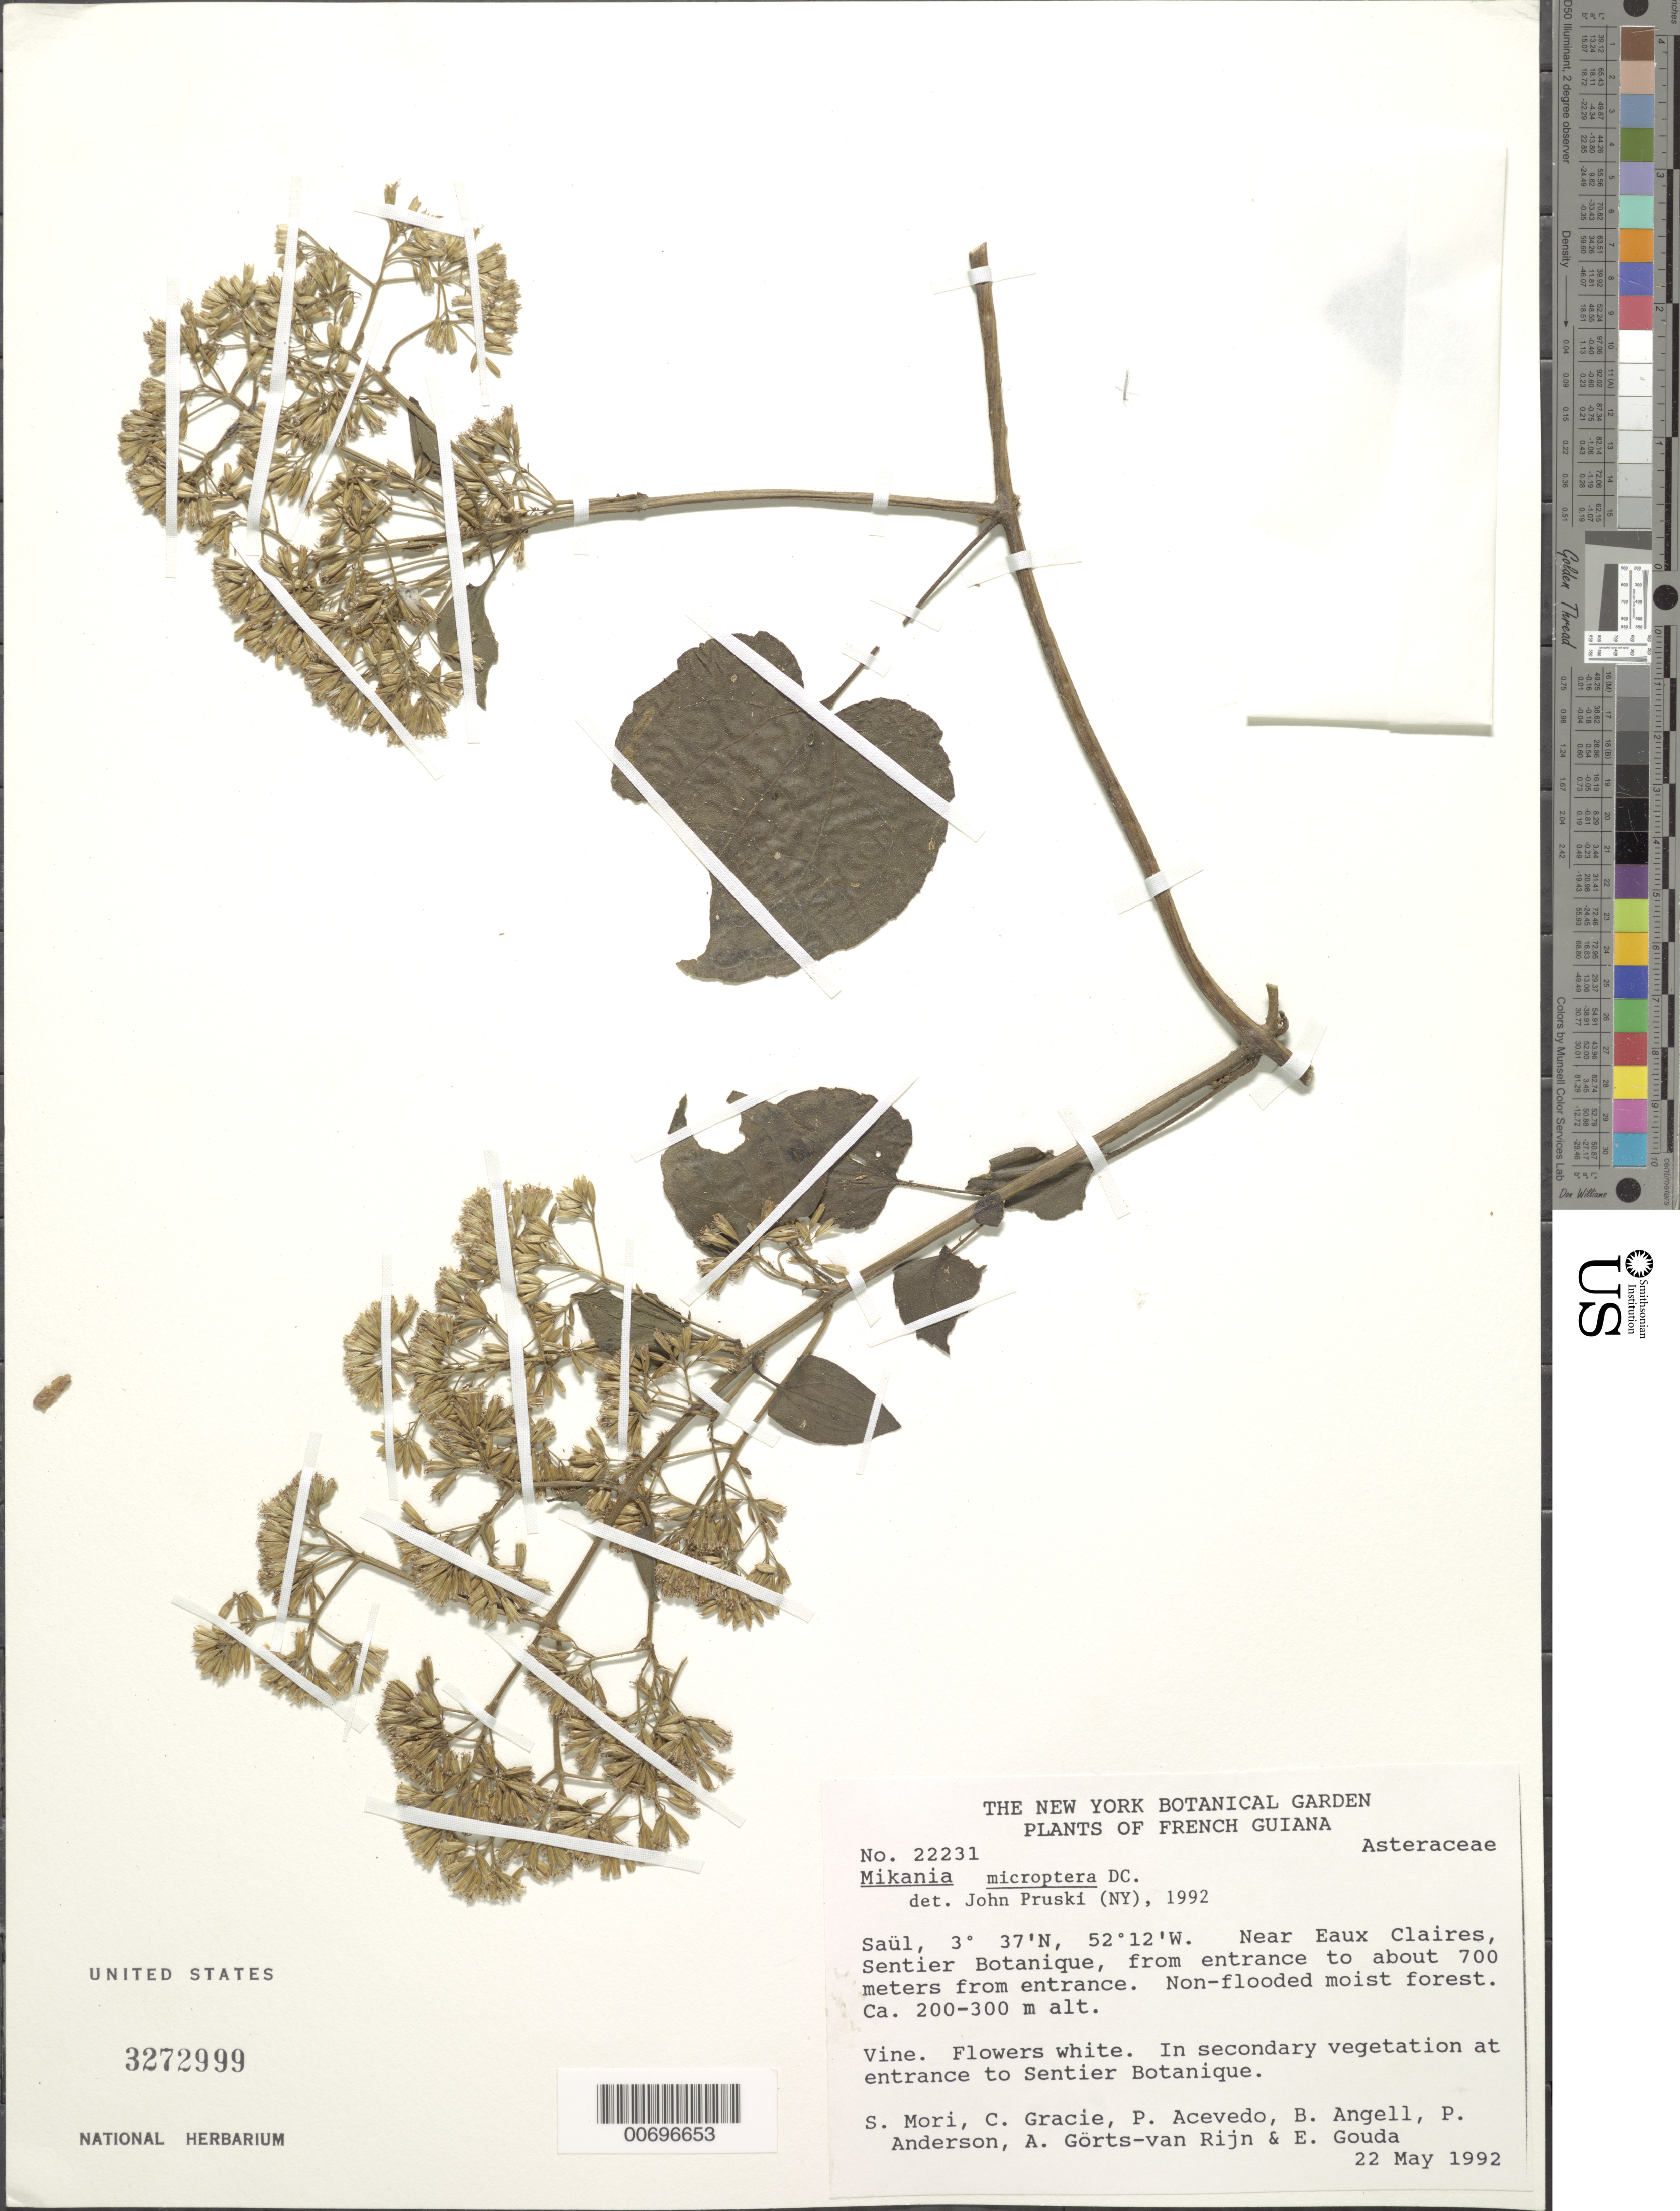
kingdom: Plantae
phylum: Tracheophyta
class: Magnoliopsida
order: Asterales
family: Asteraceae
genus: Mikania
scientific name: Mikania microptera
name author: DC.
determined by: Pruski, J. F.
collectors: S. Mori, C. A. Gracie, P. Acevedo-Rodr., Bobbi Angell & P. Anderson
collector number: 22231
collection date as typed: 22-May-92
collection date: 1992-05-22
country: French Guiana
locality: Saül, vicinity of Eaux Claires, Sentier Botanique, entrance to about 700 m from entrance; at entrance to Sentier Botanique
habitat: Non-flooded moist forest; in secondary vegetation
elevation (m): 200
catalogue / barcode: US 3272999